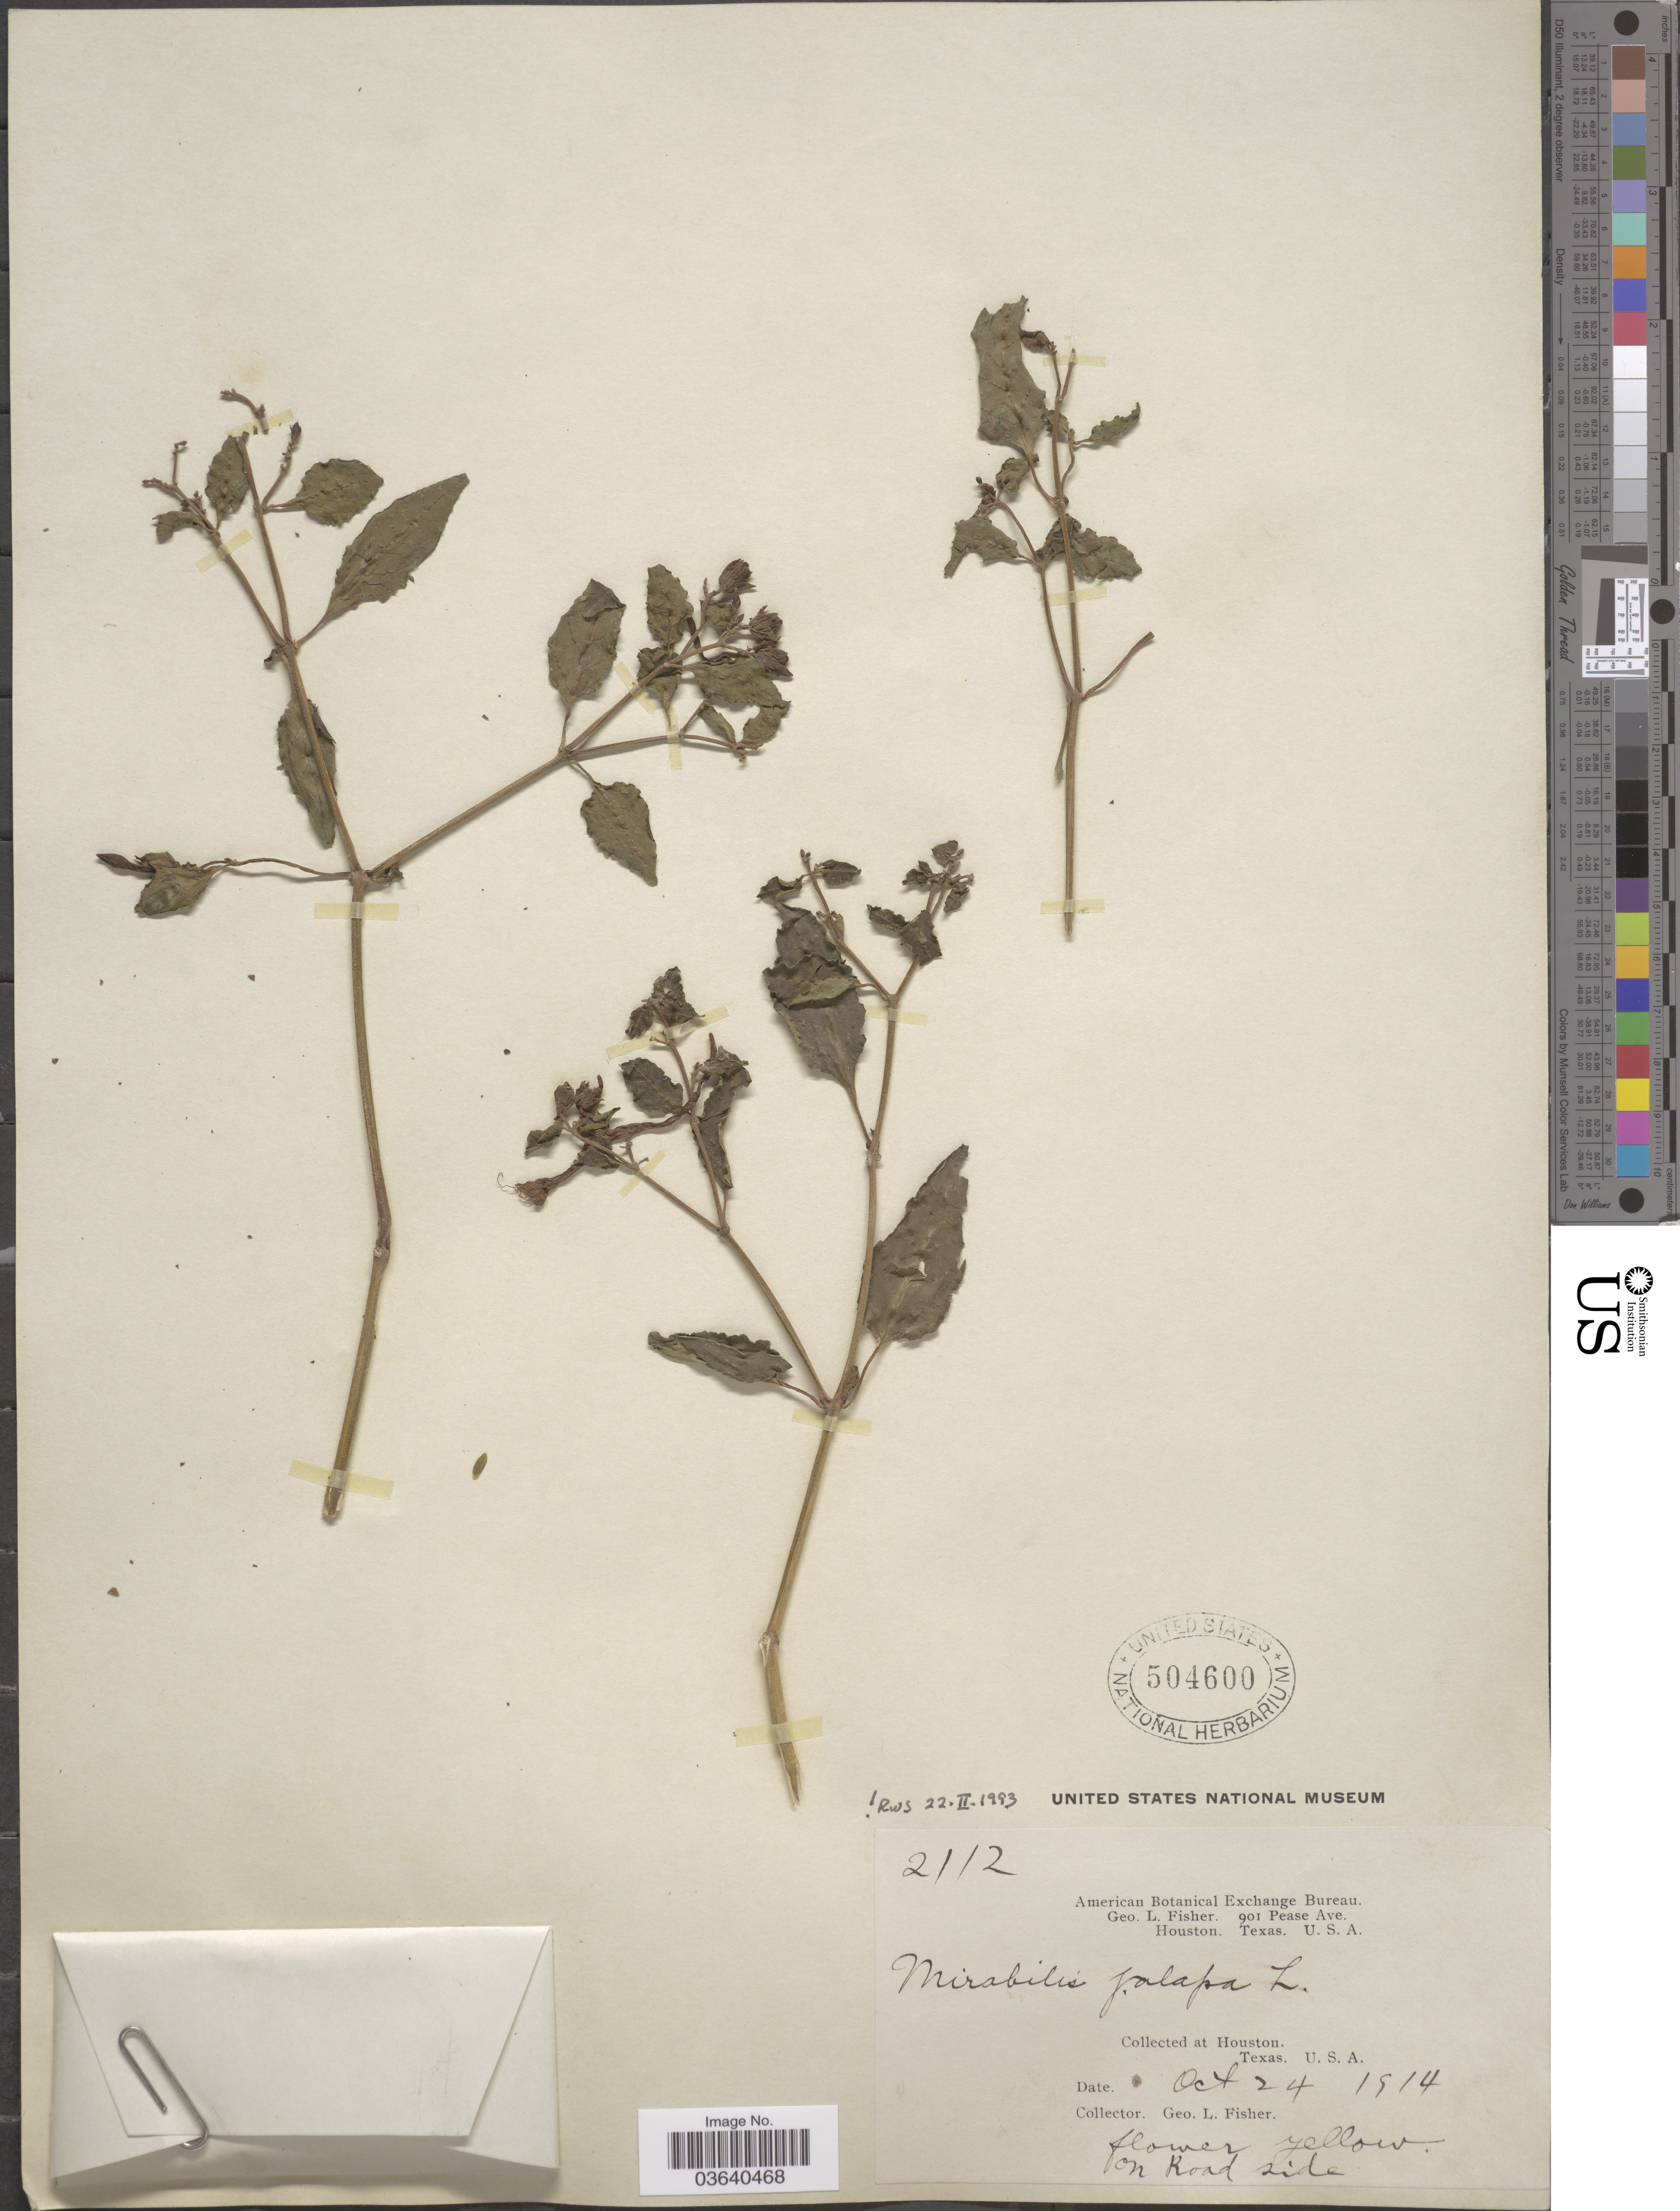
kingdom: Plantae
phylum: Tracheophyta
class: Magnoliopsida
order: Caryophyllales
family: Nyctaginaceae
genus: Mirabilis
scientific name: Mirabilis jalapa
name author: L.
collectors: G. L. Fisher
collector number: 2112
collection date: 1914-10-24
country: United States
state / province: Texas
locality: Houston.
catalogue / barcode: US 504600